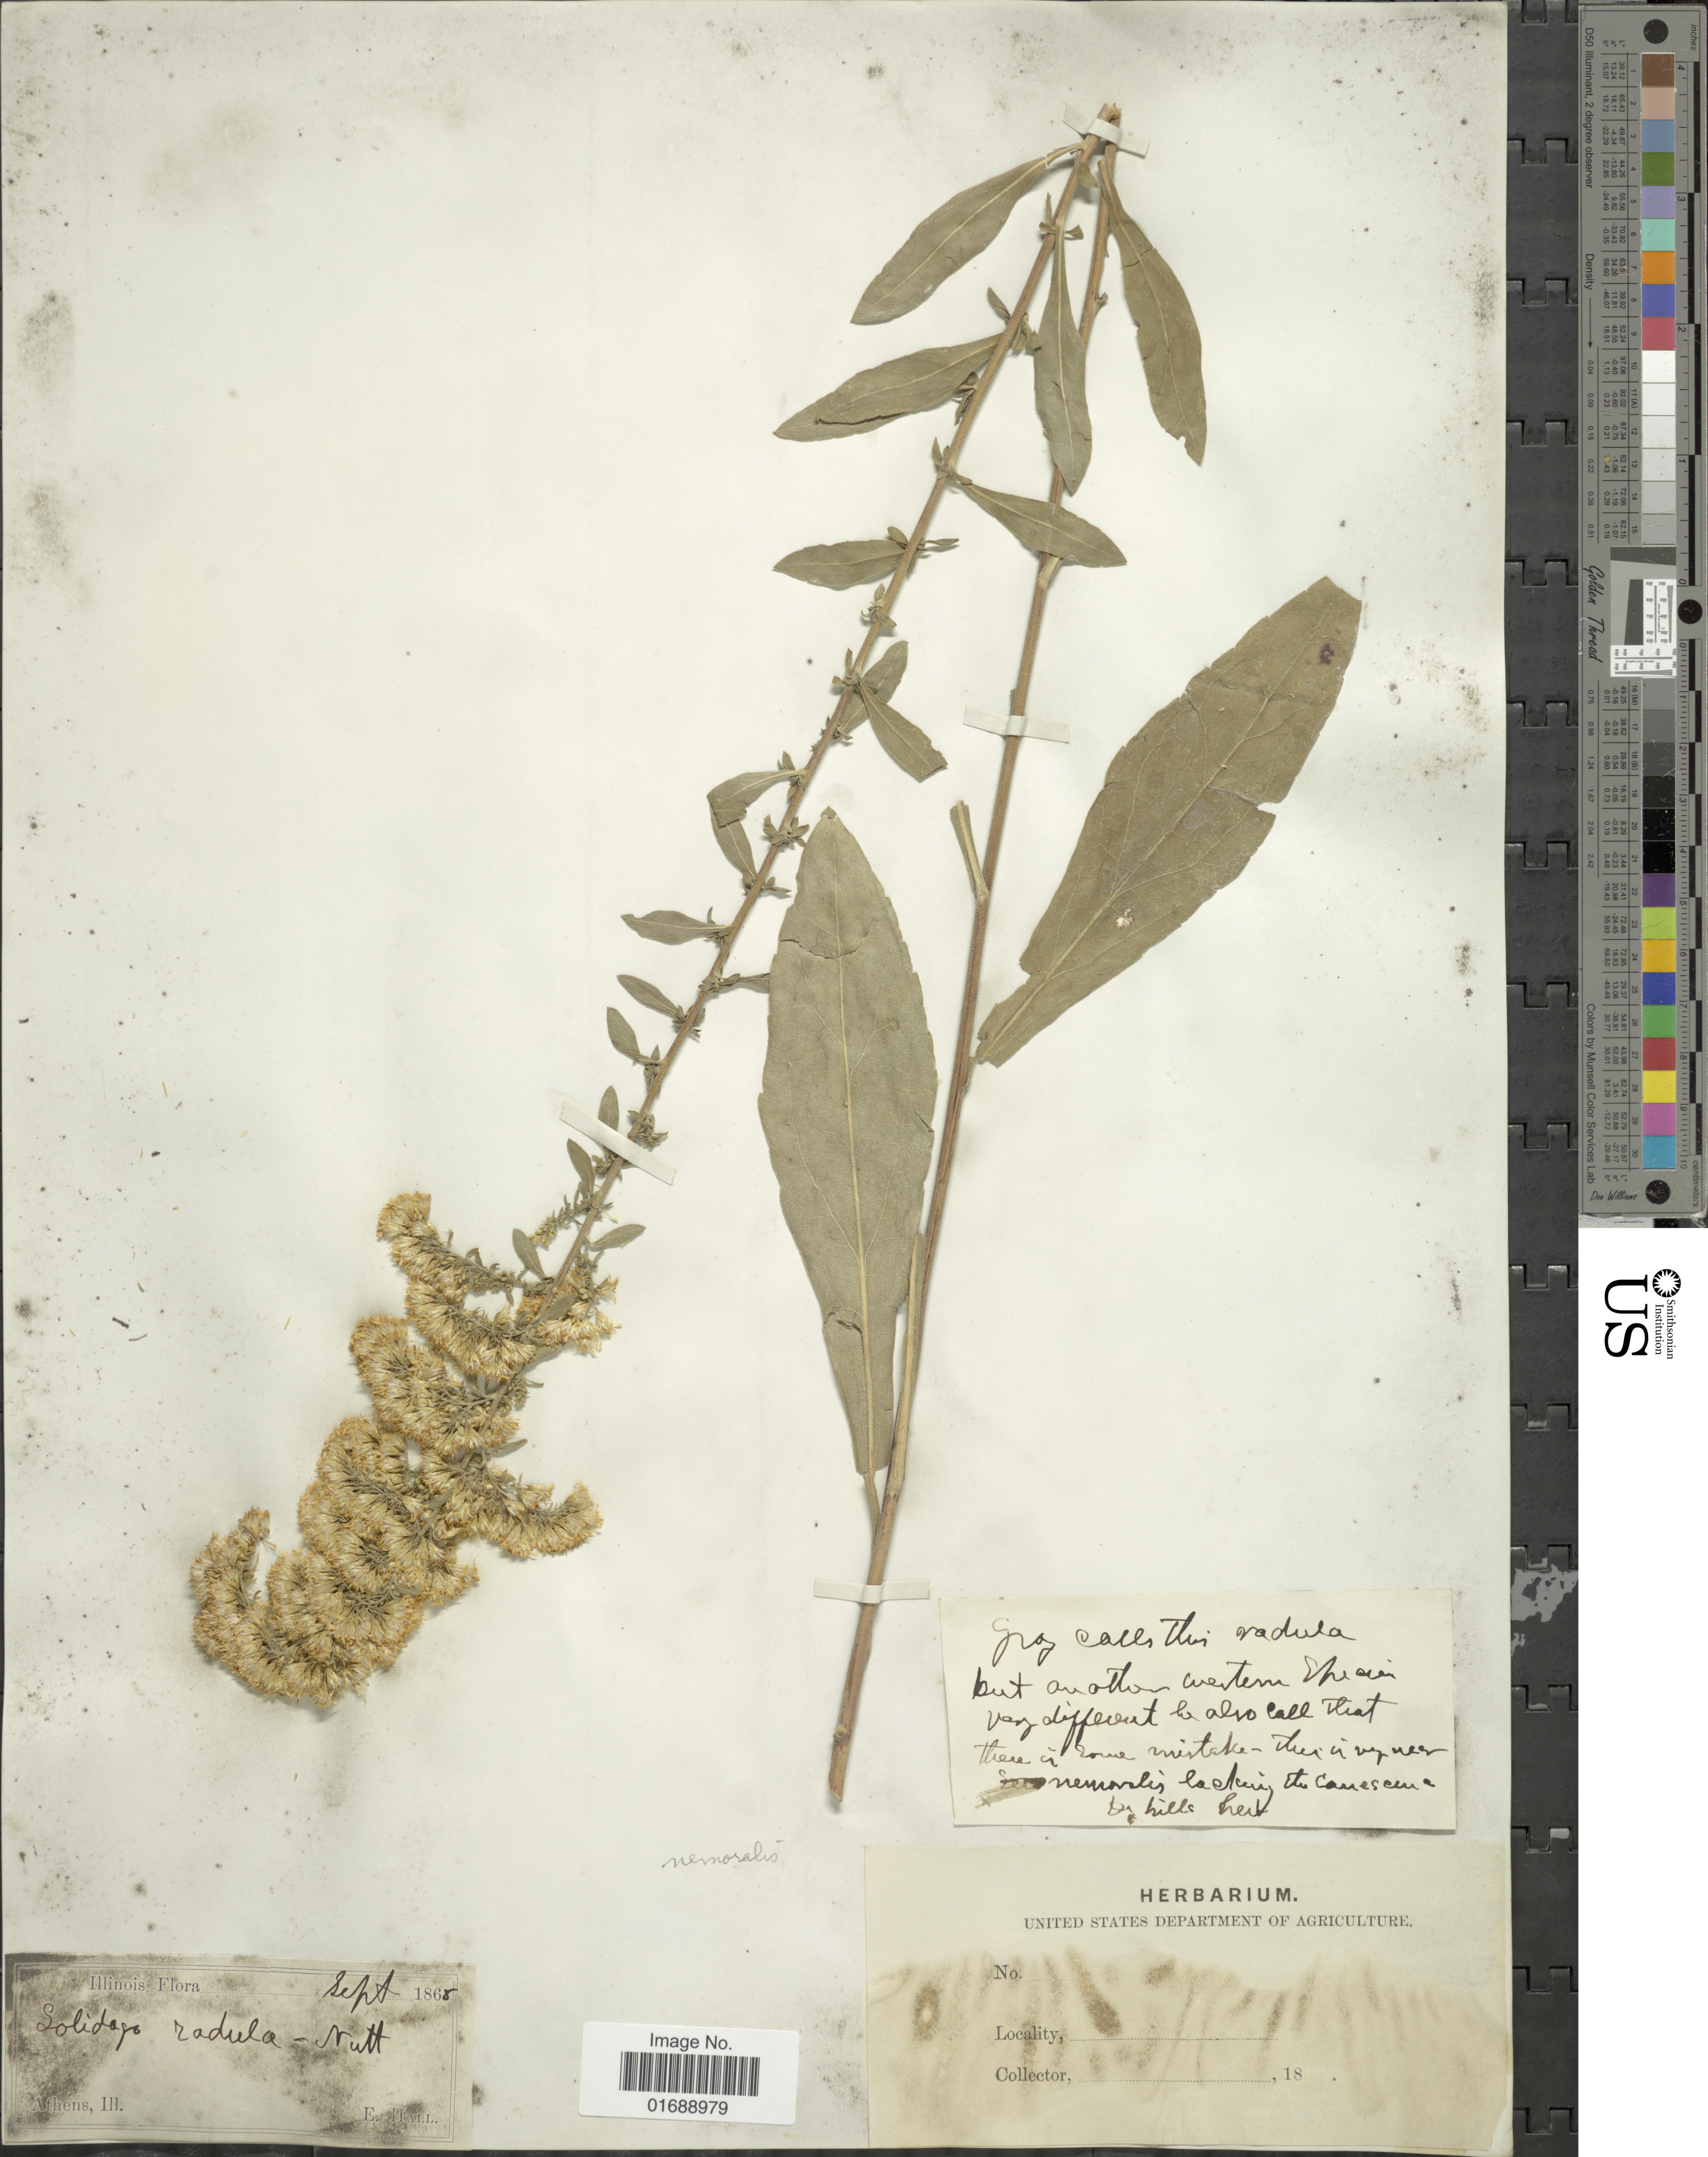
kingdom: Plantae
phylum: Tracheophyta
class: Magnoliopsida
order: Asterales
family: Asteraceae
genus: Solidago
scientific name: Solidago nemoralis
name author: Aiton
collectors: E. Hall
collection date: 1868-09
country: United States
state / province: Illinois